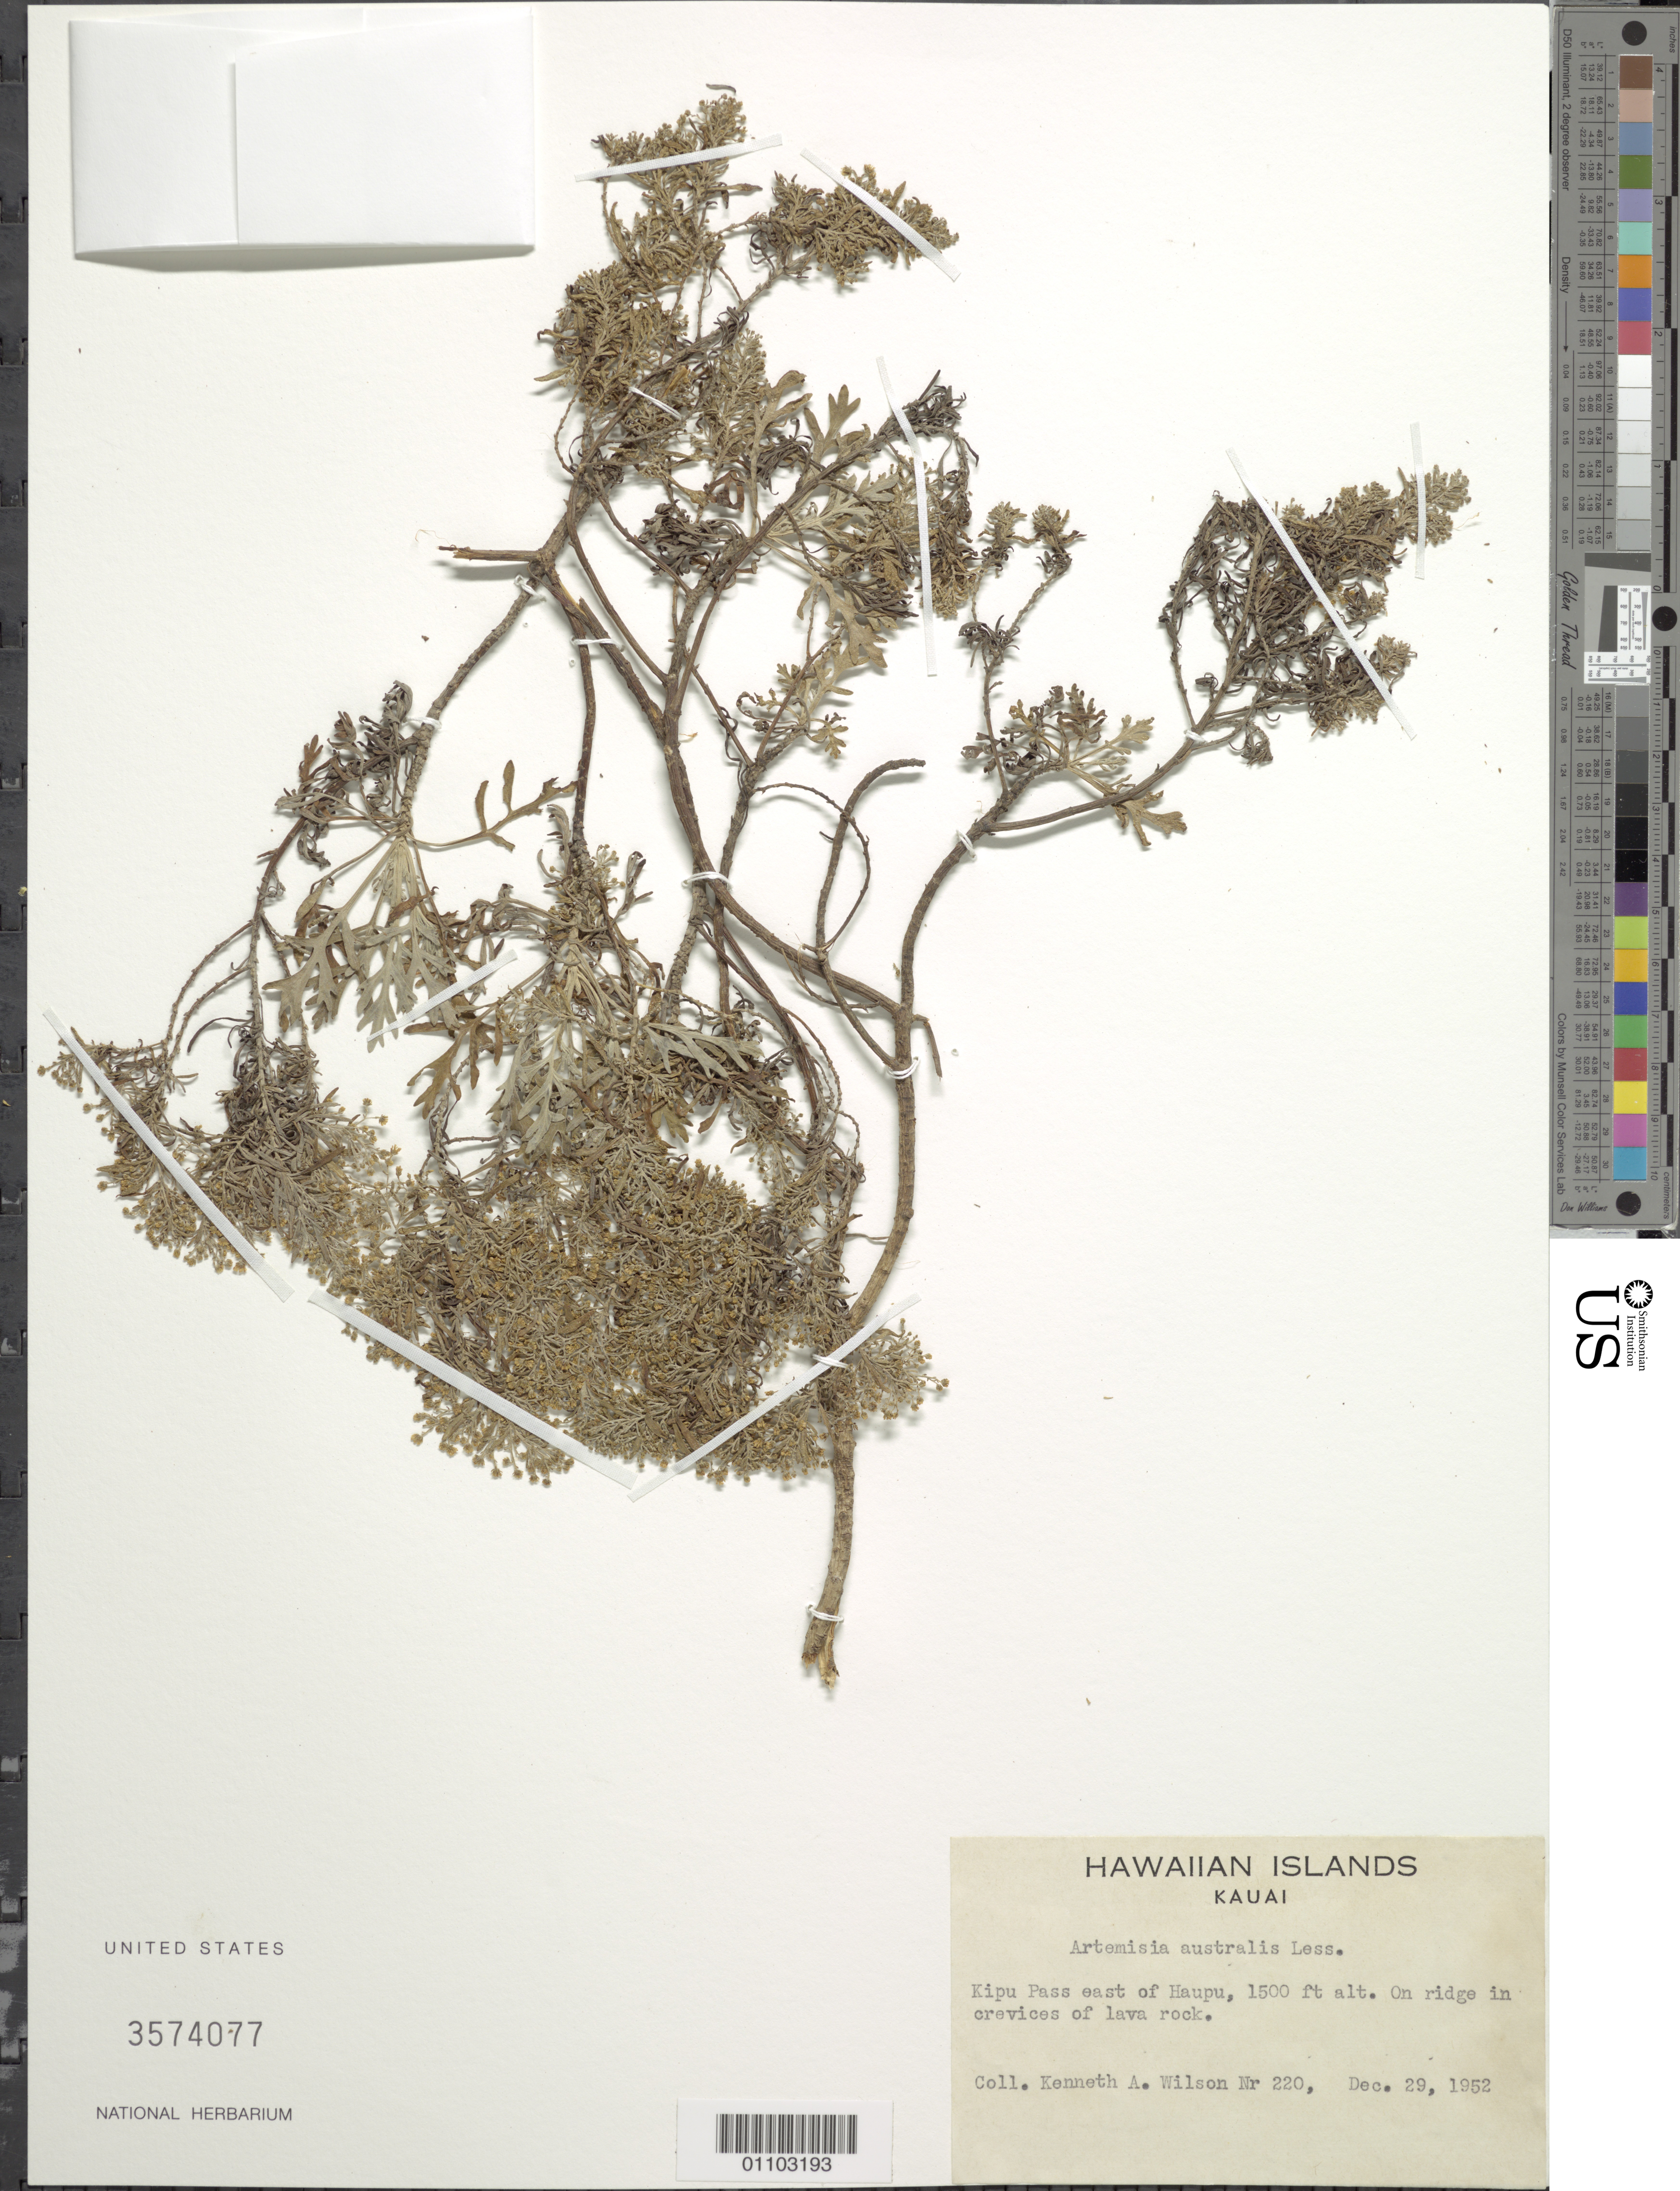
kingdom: Plantae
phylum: Tracheophyta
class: Magnoliopsida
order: Asterales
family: Asteraceae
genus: Artemisia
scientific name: Artemisia australis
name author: Less.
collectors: K. A. Wilson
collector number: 220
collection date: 1952-12-29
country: United States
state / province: Hawaii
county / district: Kauai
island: Kaua'i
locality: Kipu Pass east of Haupu.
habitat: On ridge in crevices of lava rock.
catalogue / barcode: US 3574077